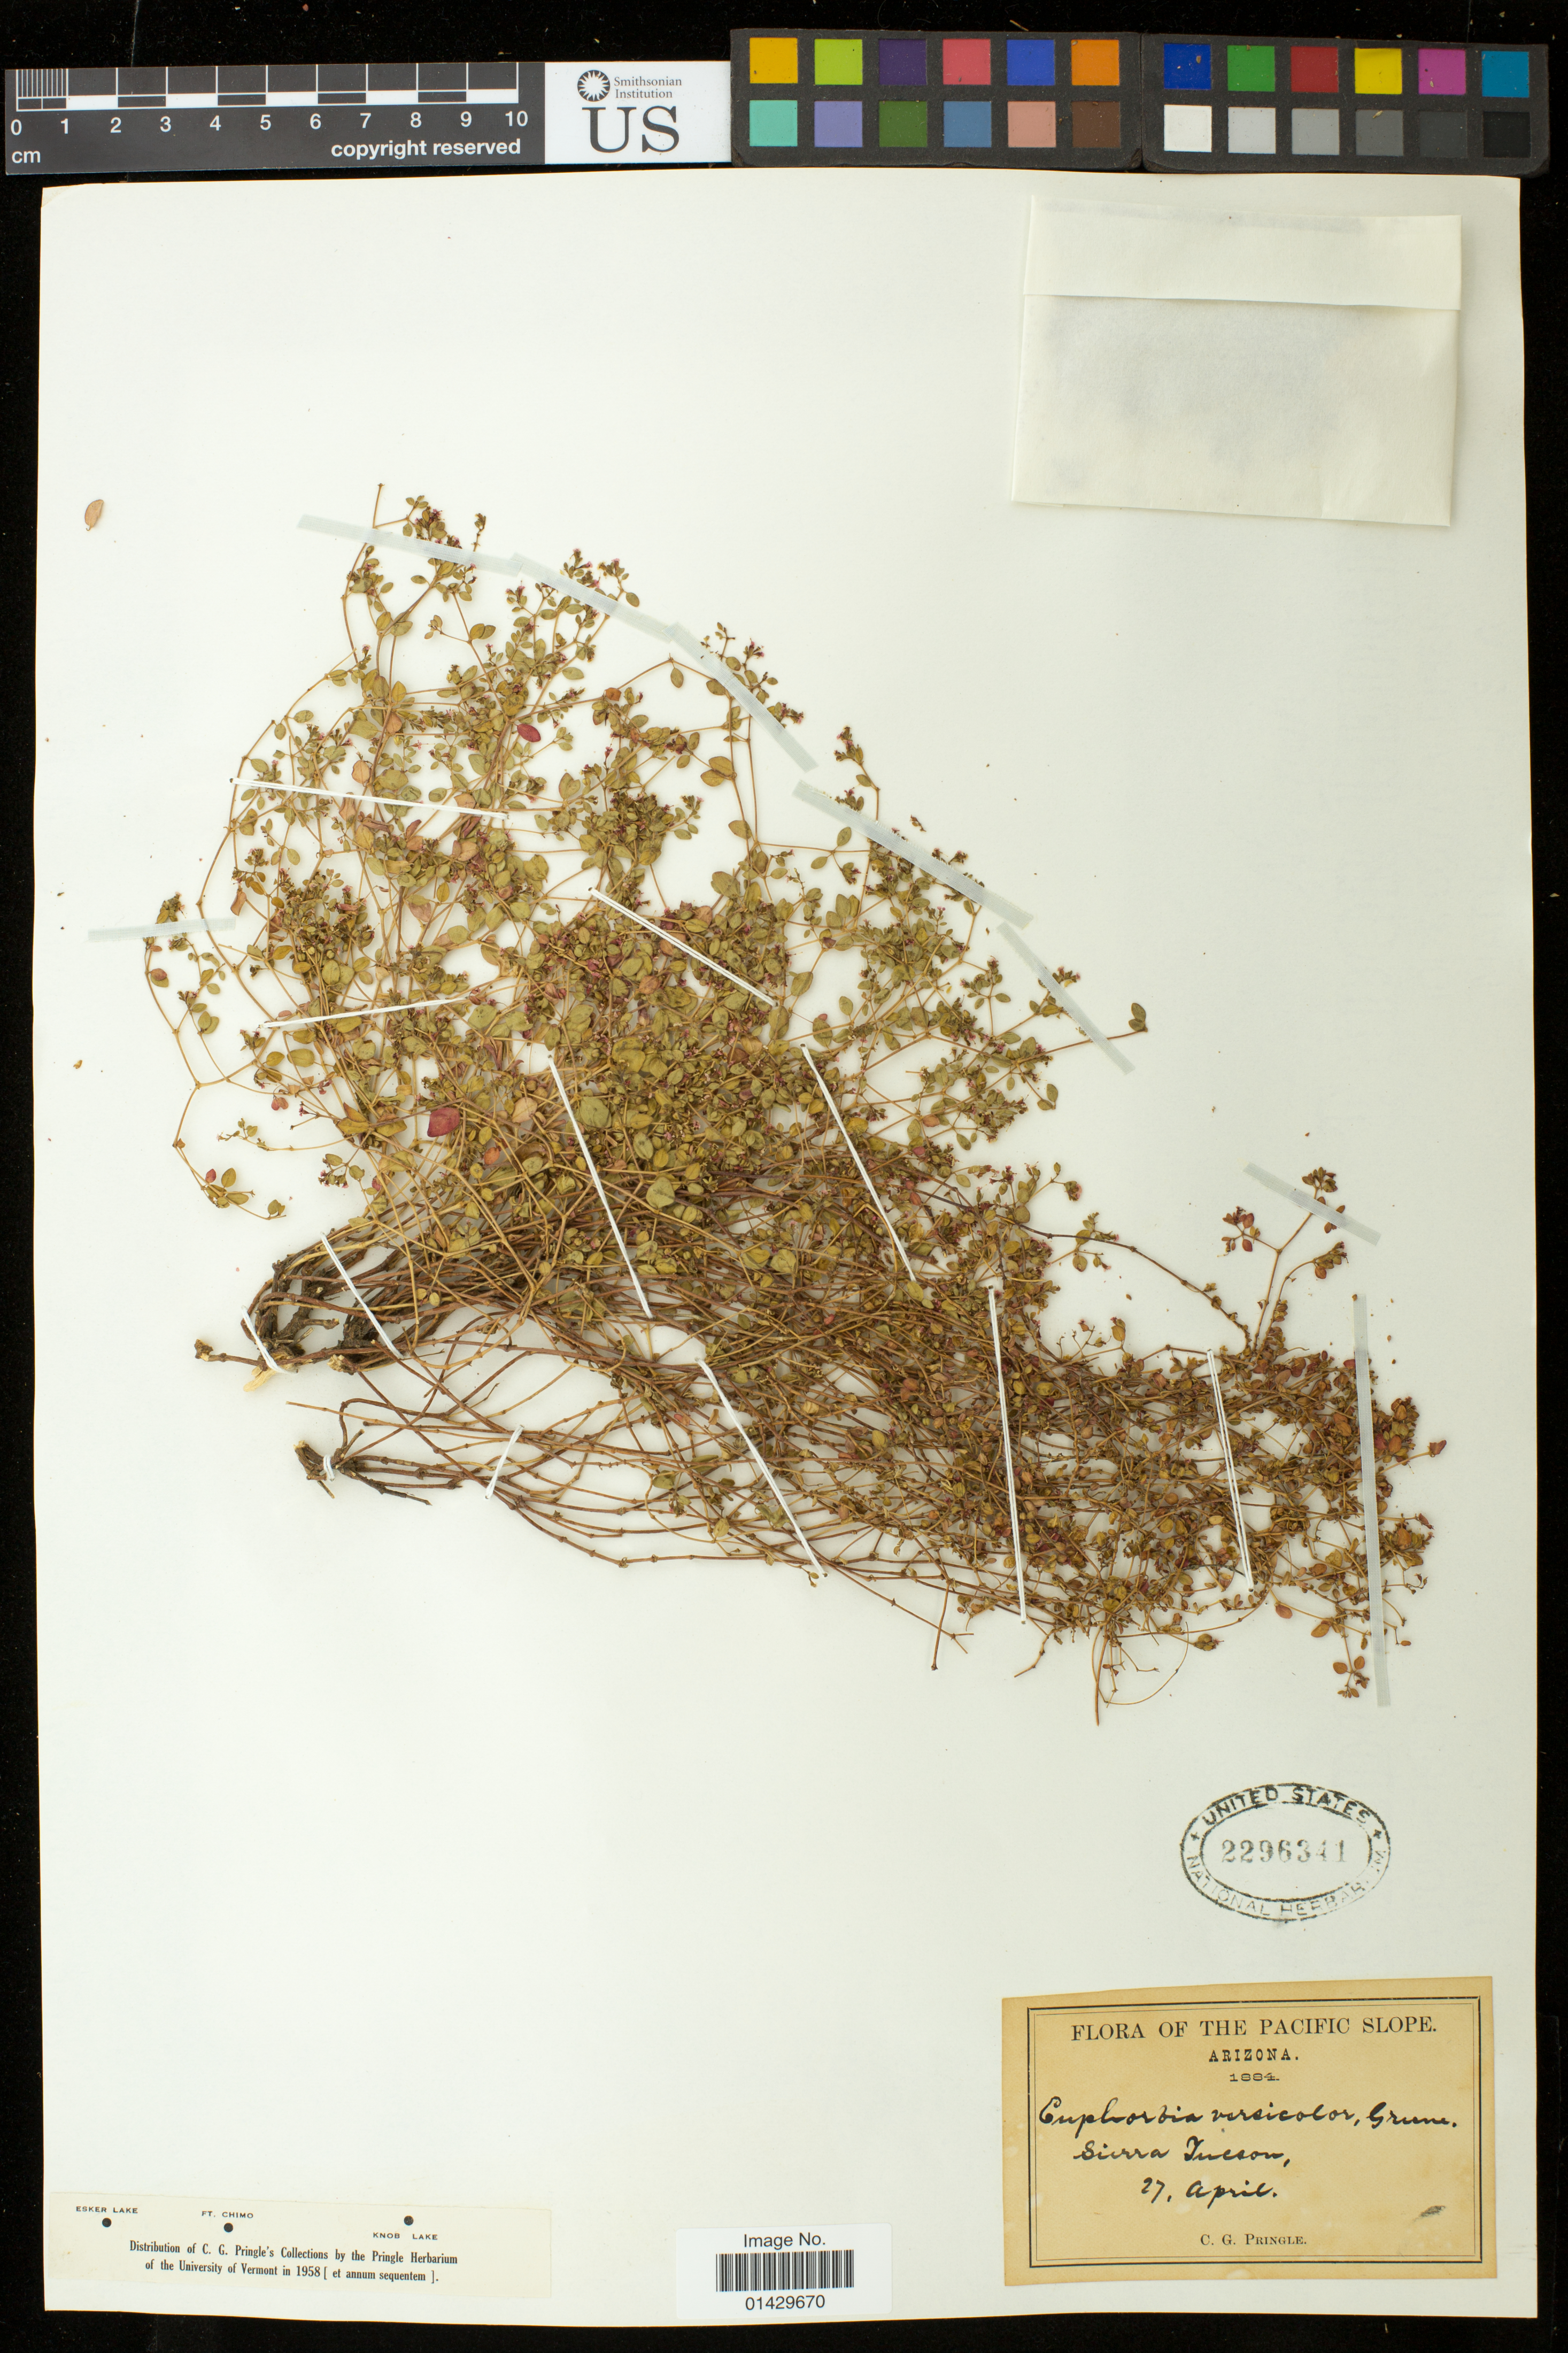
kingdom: Plantae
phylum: Tracheophyta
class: Magnoliopsida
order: Malpighiales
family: Euphorbiaceae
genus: Chamaesyce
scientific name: Chamaesyce versicolor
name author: (Greene) Norton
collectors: C. G. Pringle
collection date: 1884-04-27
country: United States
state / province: Arizona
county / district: Pima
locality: Sierra Tucson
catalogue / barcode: US 2296341